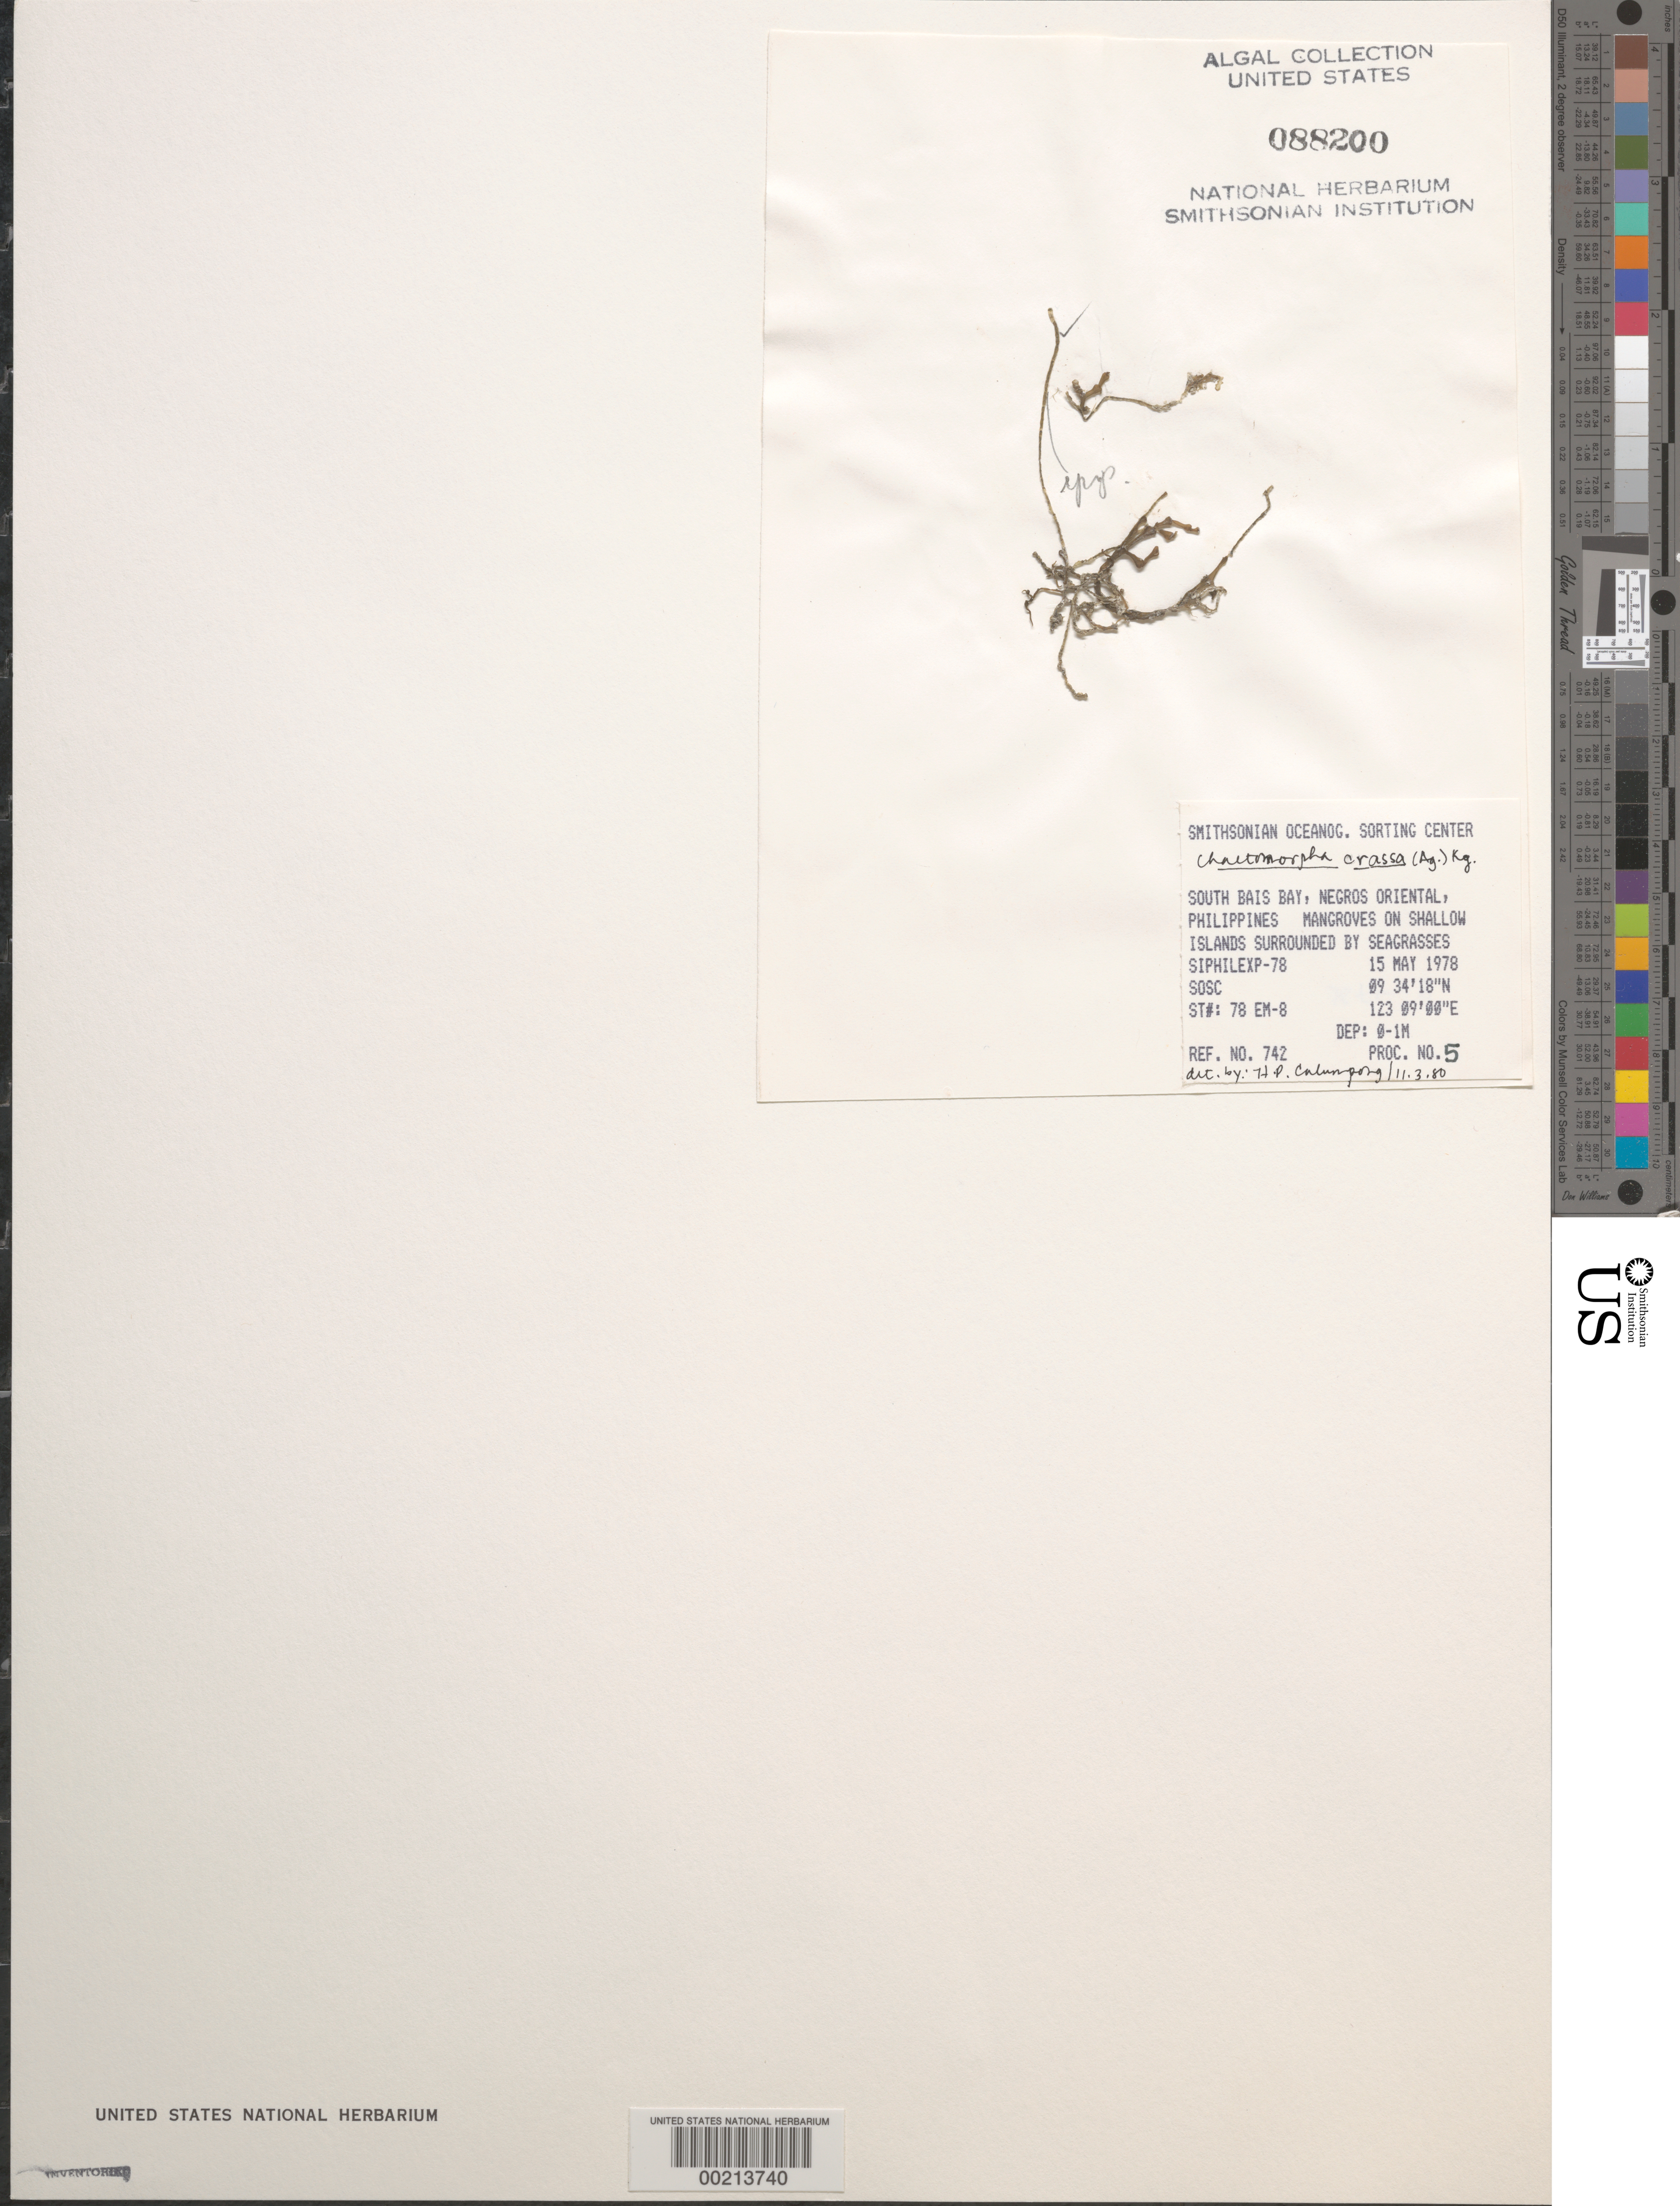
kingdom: Plantae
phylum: Chlorophyta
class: Ulvophyceae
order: Cladophorales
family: Cladophoraceae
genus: Chaetomorpha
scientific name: Chaetomorpha aerea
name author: (Dillwyn) Kütz.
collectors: SOSC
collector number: Station 78 Em-8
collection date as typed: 15 May 1978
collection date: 1978-05-15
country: Philippines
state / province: Central Visayas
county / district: Negros Oriental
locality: South bais bay, negros oriental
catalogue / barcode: US 88200